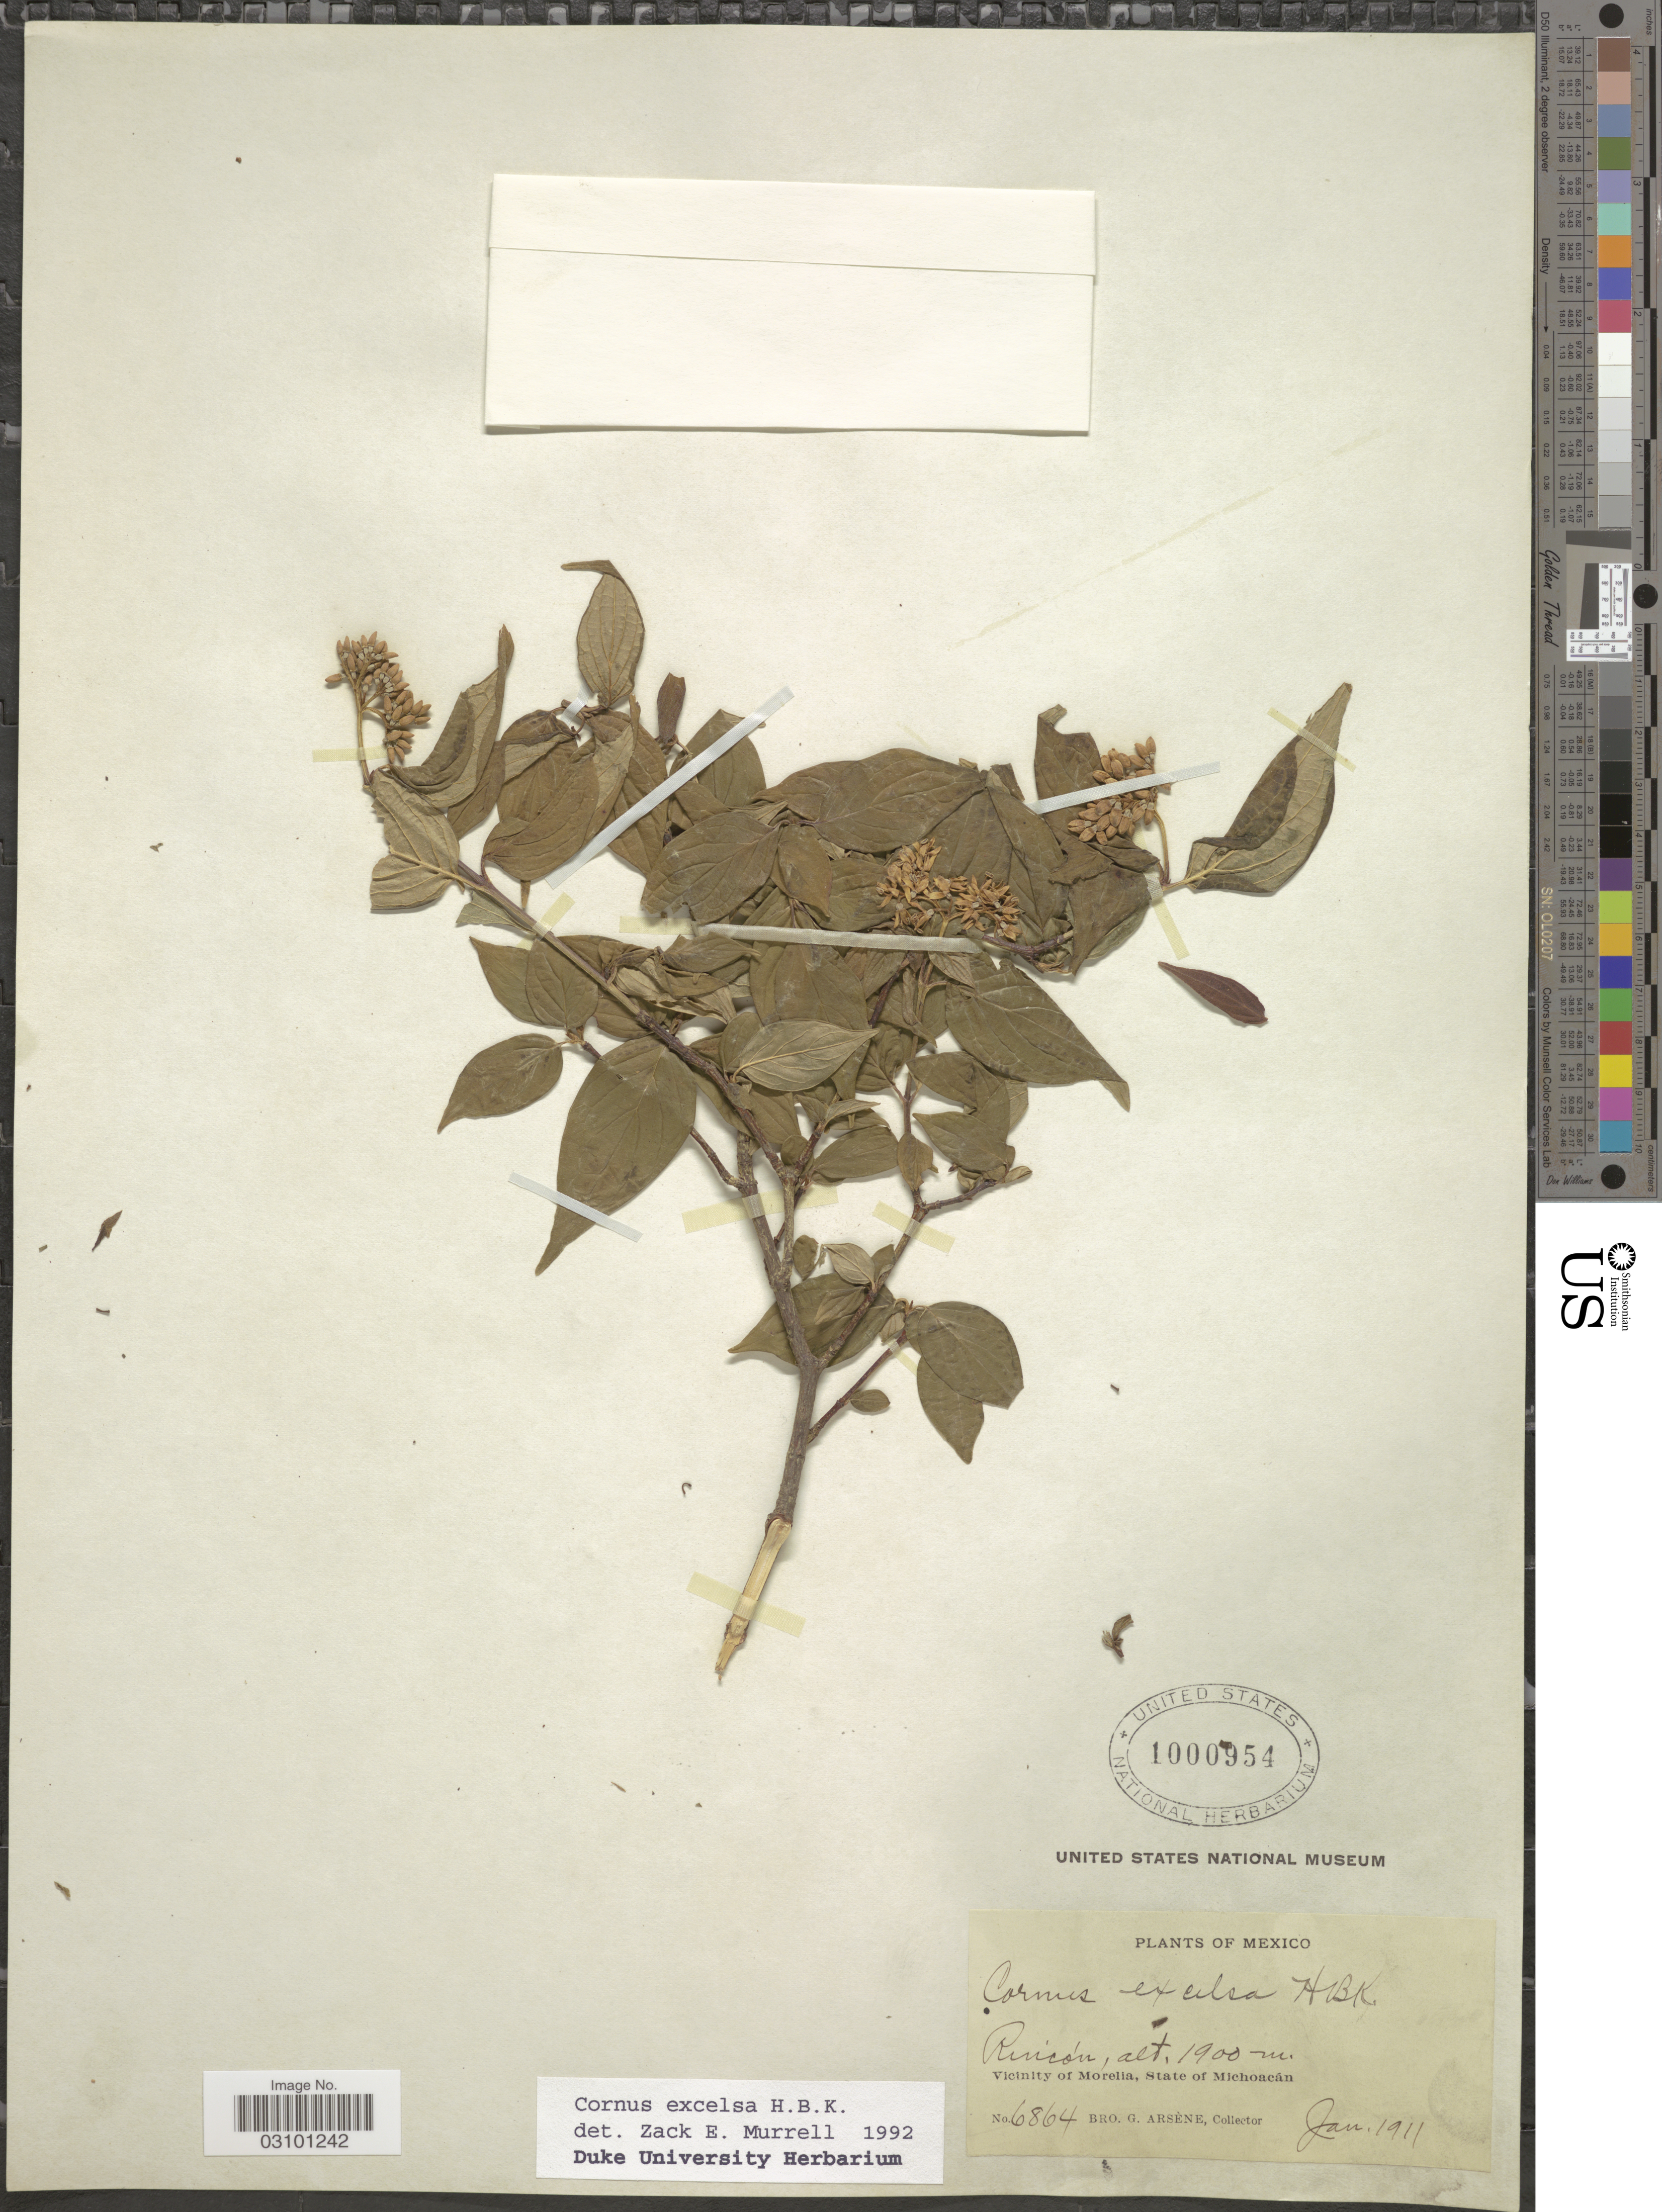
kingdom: Plantae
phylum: Tracheophyta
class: Magnoliopsida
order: Cornales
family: Cornaceae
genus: Cornus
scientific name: Cornus excelsa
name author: Kunth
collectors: Bro. G. Arsène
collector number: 6864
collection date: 1911-01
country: Mexico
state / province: Michoacán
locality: Rincón. Vicinity of Morelia.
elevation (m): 1900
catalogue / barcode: US 1000954